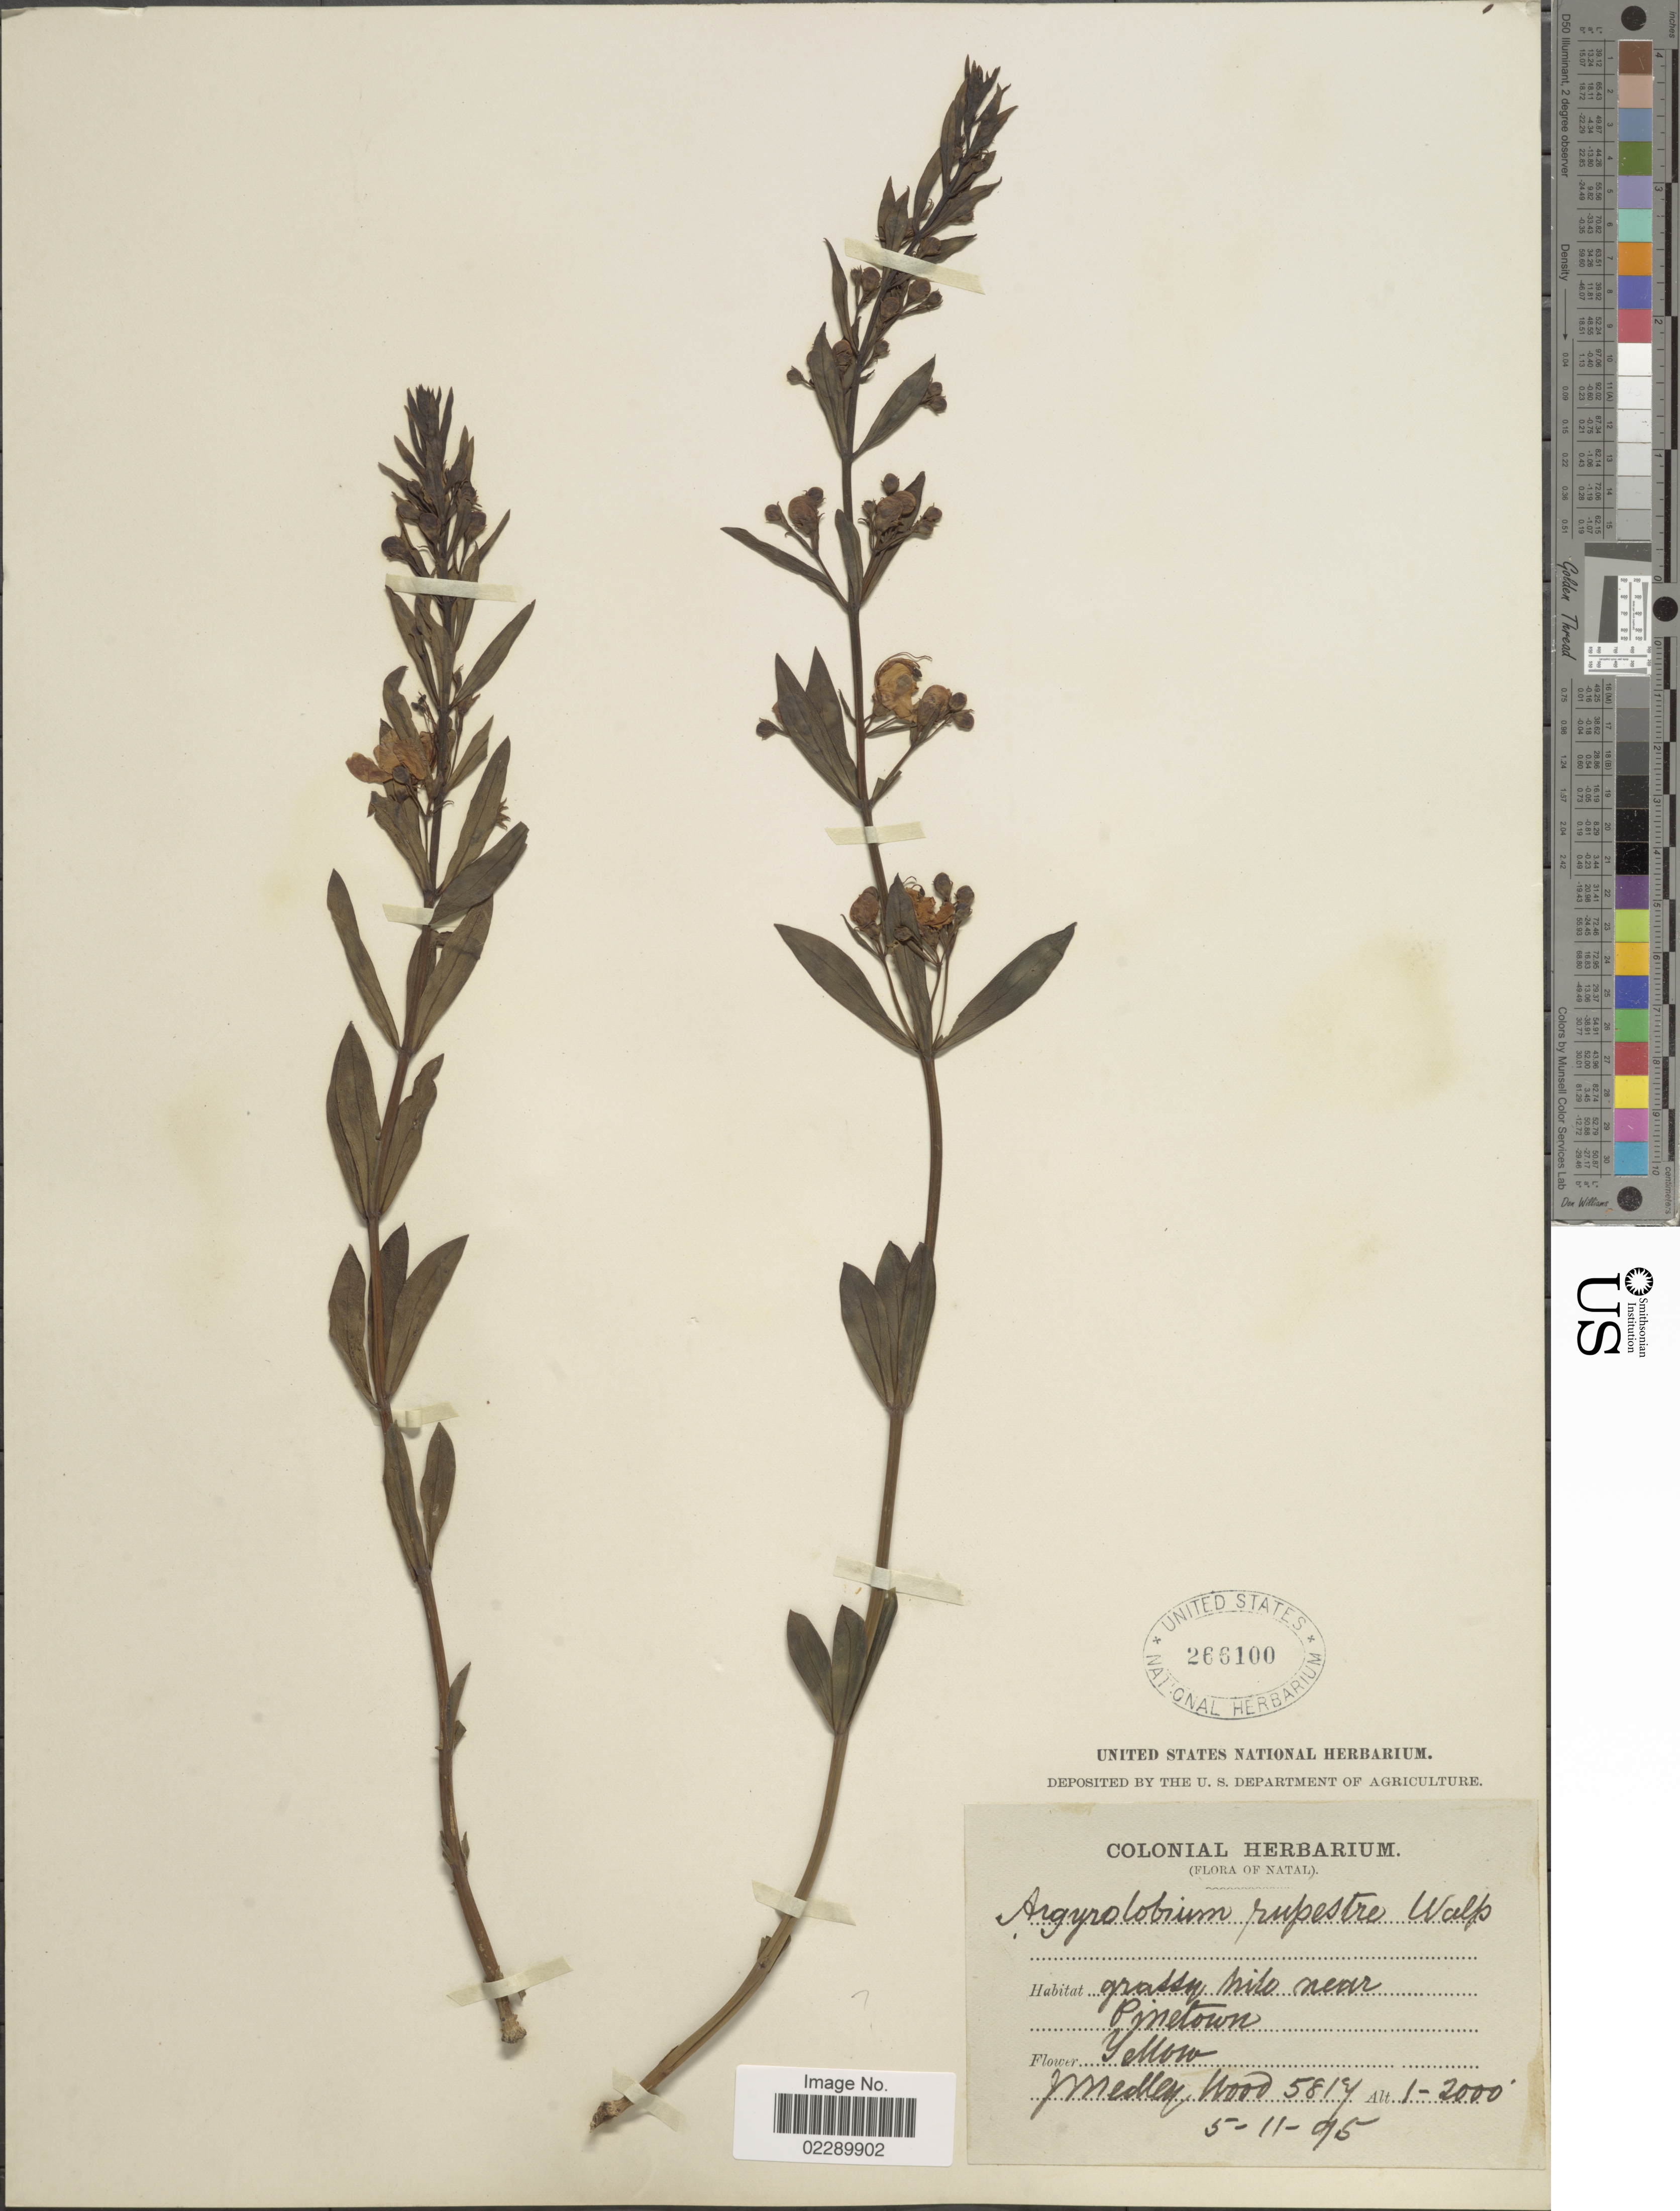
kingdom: Plantae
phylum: Tracheophyta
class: Magnoliopsida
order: Fabales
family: Fabaceae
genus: Argyrolobium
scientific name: Argyrolobium rupestre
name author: (E. Mey.) Walp.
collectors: J. Medley Wood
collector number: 5817*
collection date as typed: Transcribed d/m/y: 5/11/95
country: South Africa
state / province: KwaZulu-Natal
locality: Natal. Grassy hill near Pinetown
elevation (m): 305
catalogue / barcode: US 266100